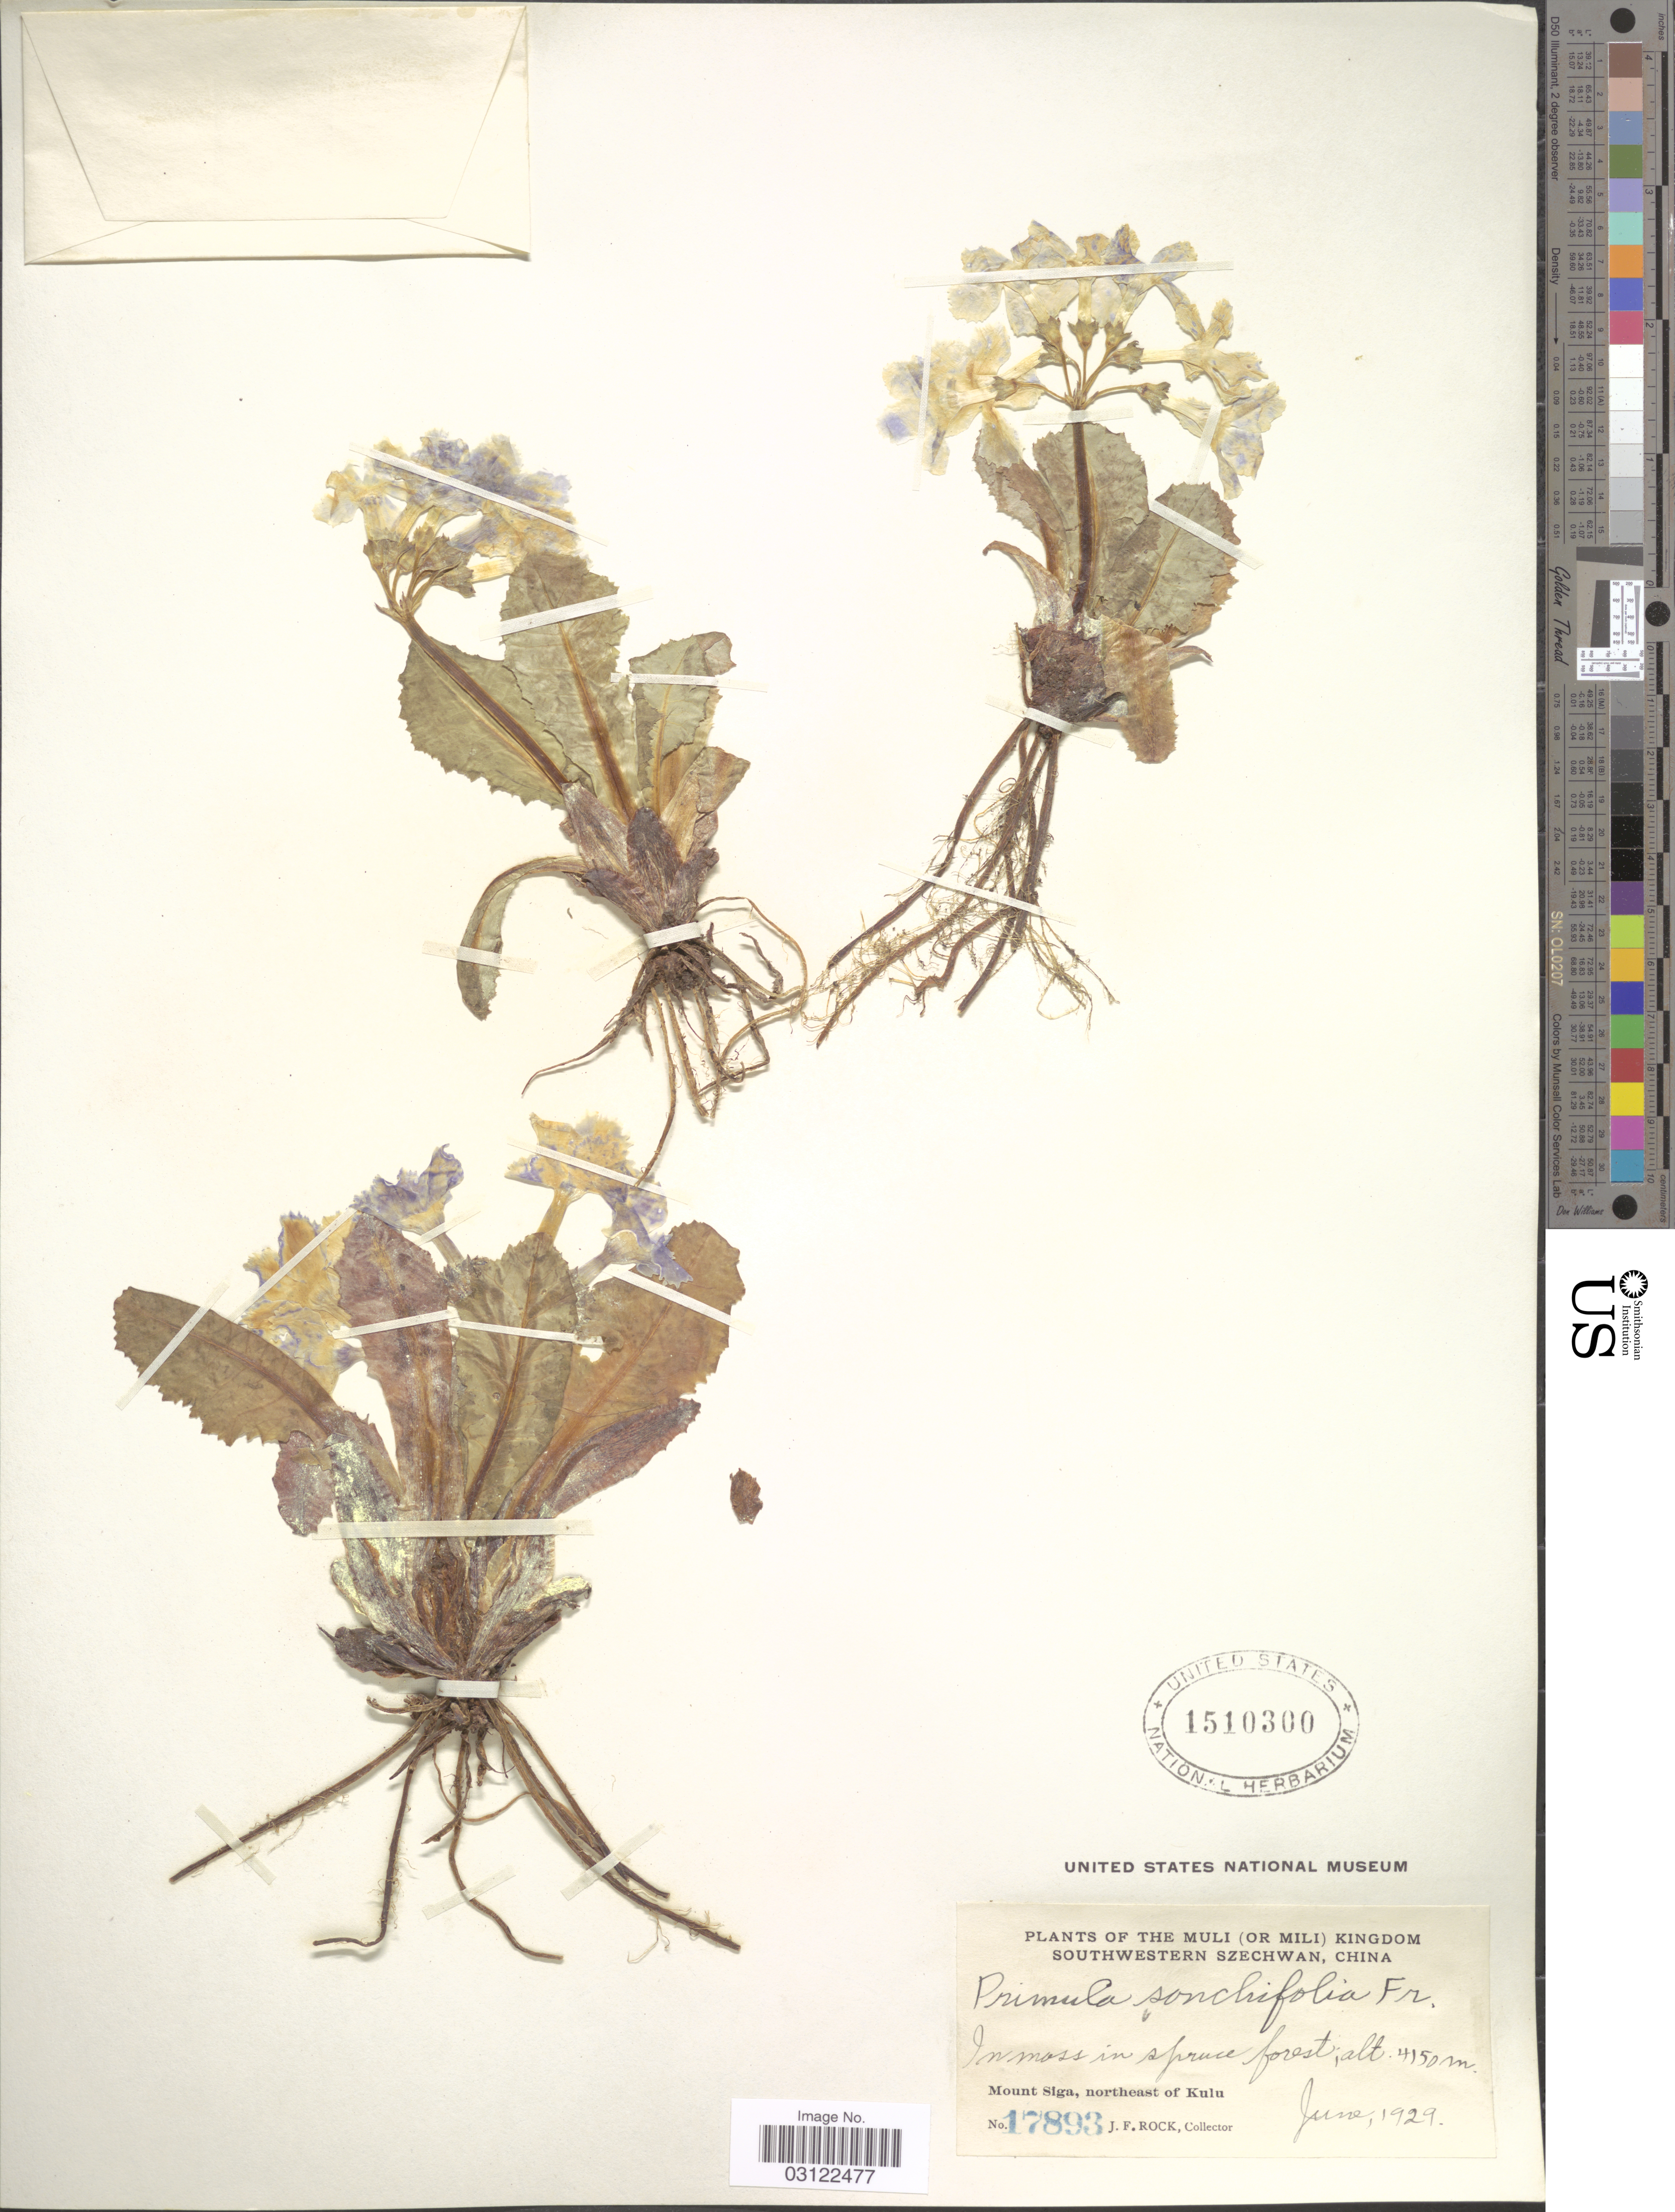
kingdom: Plantae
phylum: Tracheophyta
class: Magnoliopsida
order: Ericales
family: Primulaceae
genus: Primula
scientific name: Primula sonchifolia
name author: Franch.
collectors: J. Rock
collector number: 17893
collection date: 1929-06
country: China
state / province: Sichuan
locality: Muli (or Mili) Kingdom. Southwestern Szechwan. Mount Siga, northeast of Kulu.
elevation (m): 4150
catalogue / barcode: US 1510300